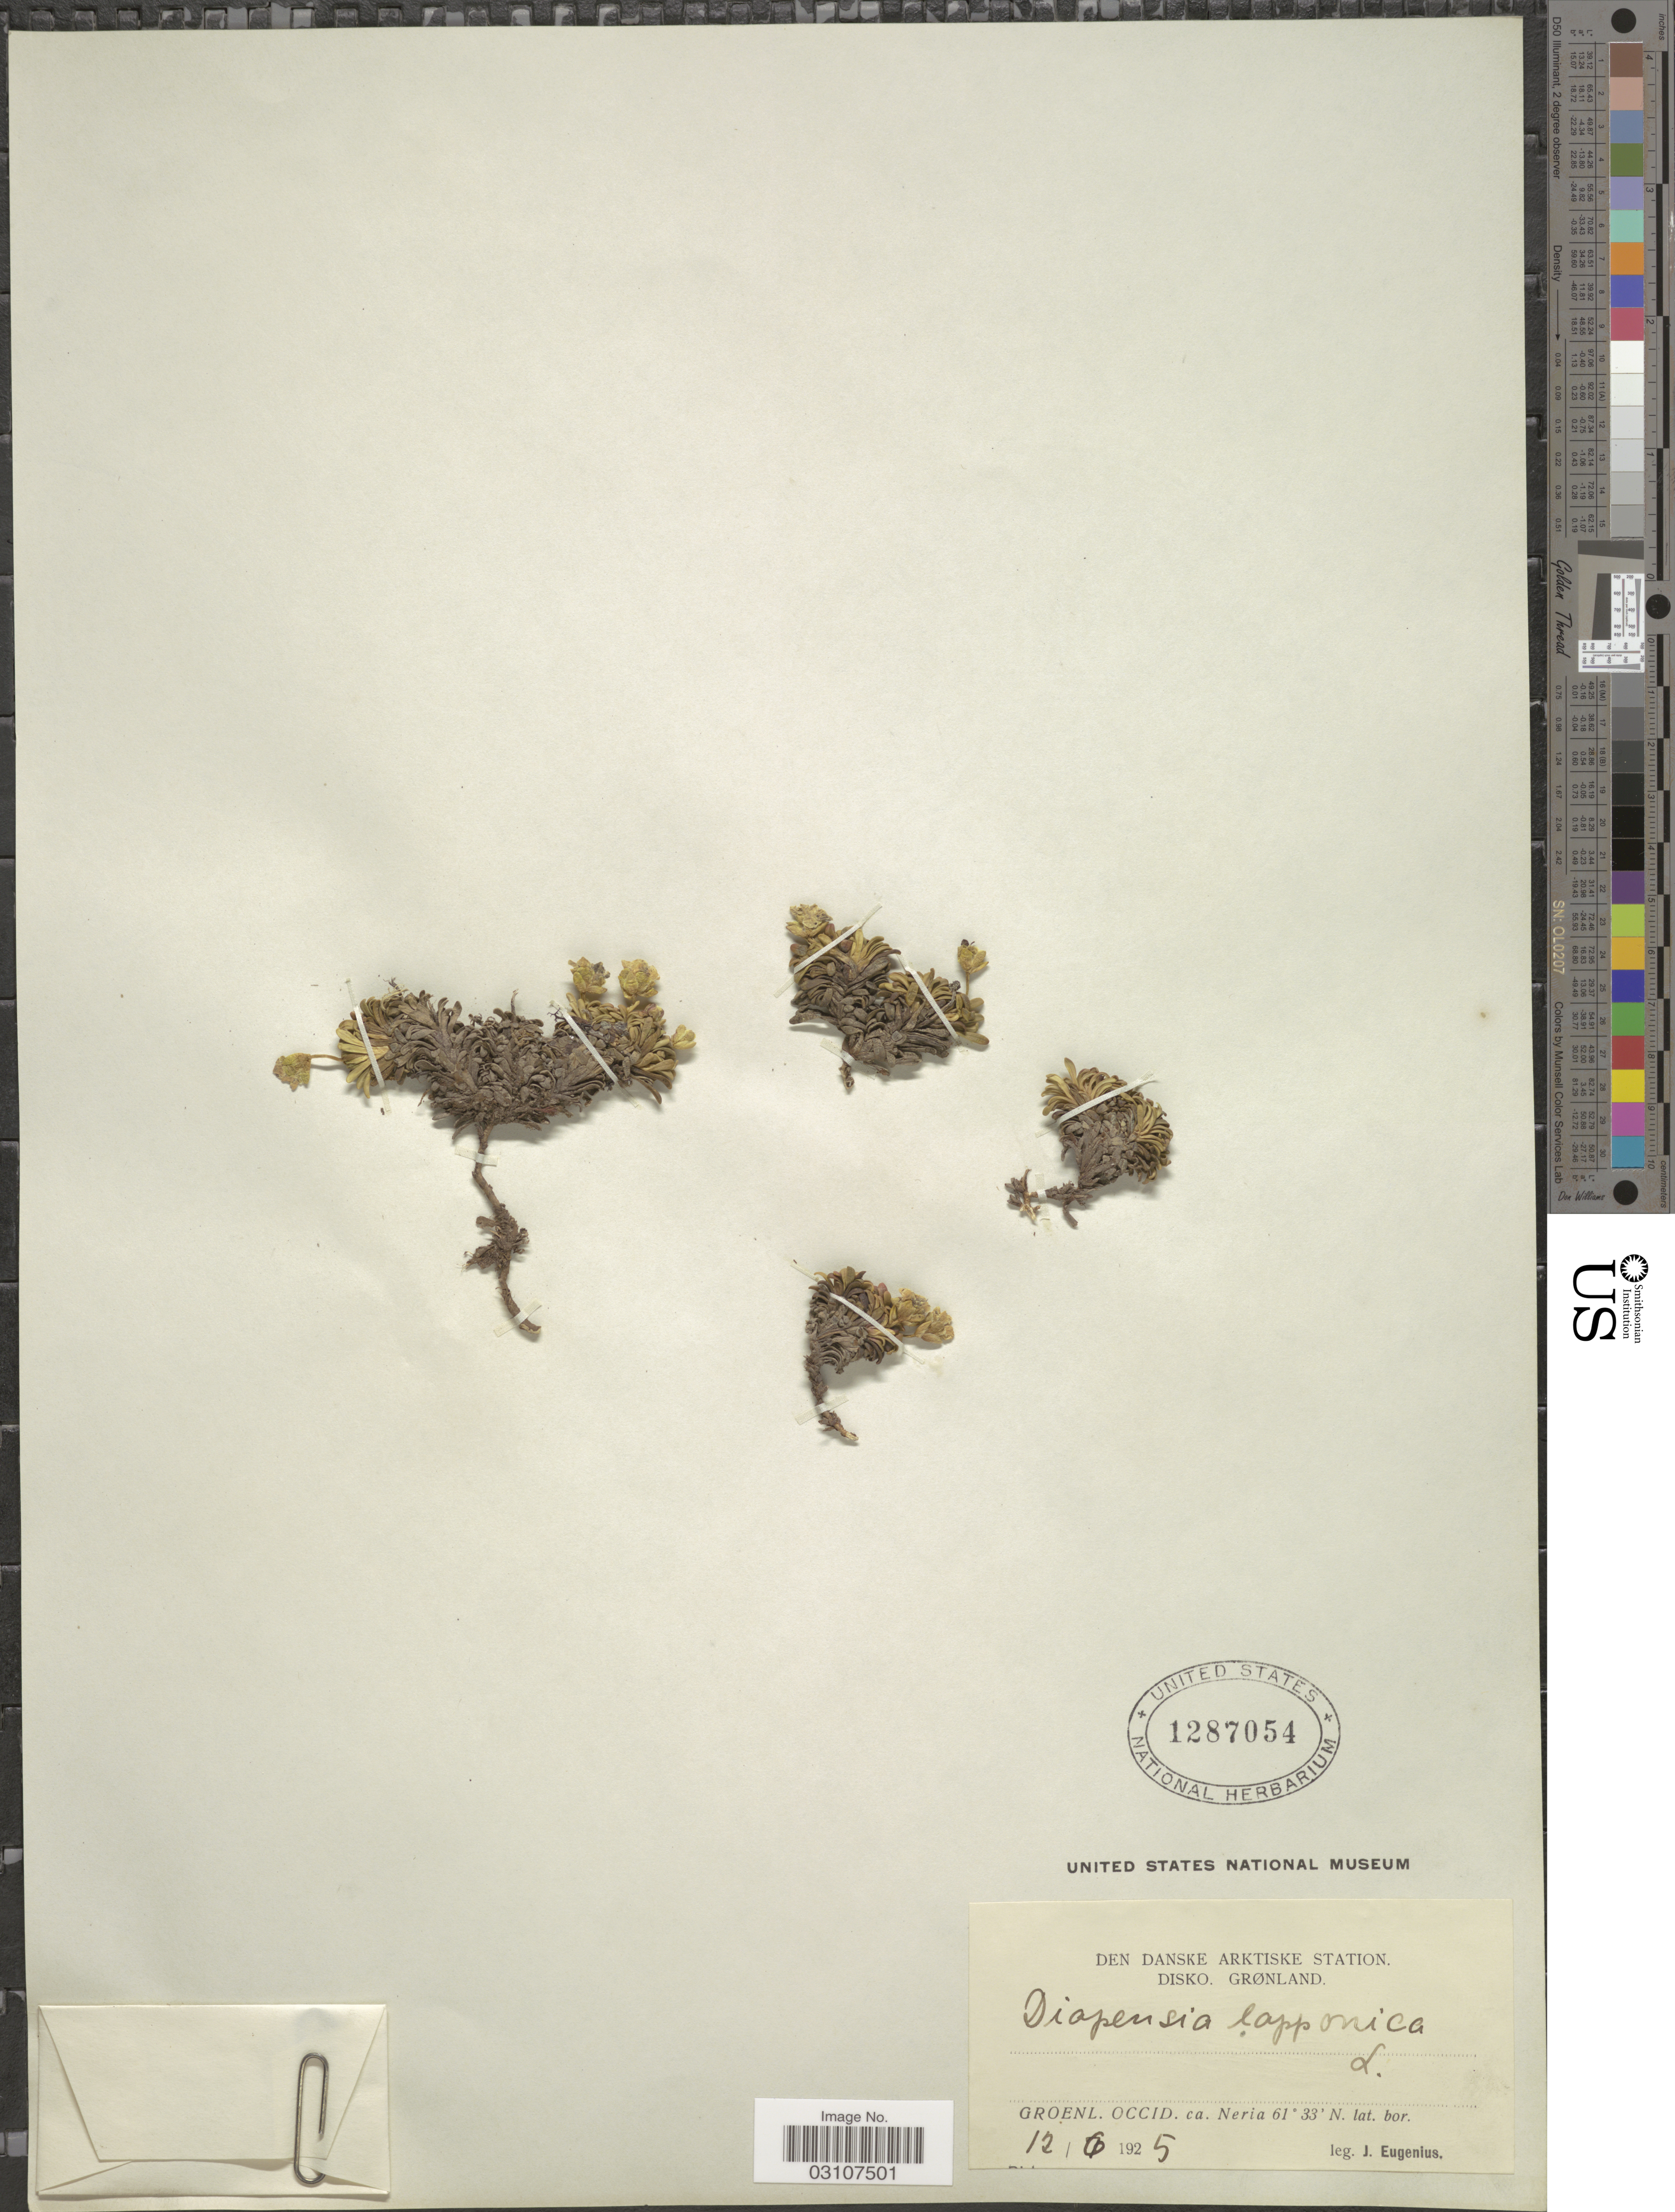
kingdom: Plantae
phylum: Tracheophyta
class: Magnoliopsida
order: Ericales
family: Diapensiaceae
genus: Diapensia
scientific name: Diapensia lapponica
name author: L.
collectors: J. Eugenius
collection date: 1925-06-12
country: Greenland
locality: Groenl. Occid. ca. Neria.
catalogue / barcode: US 1287054